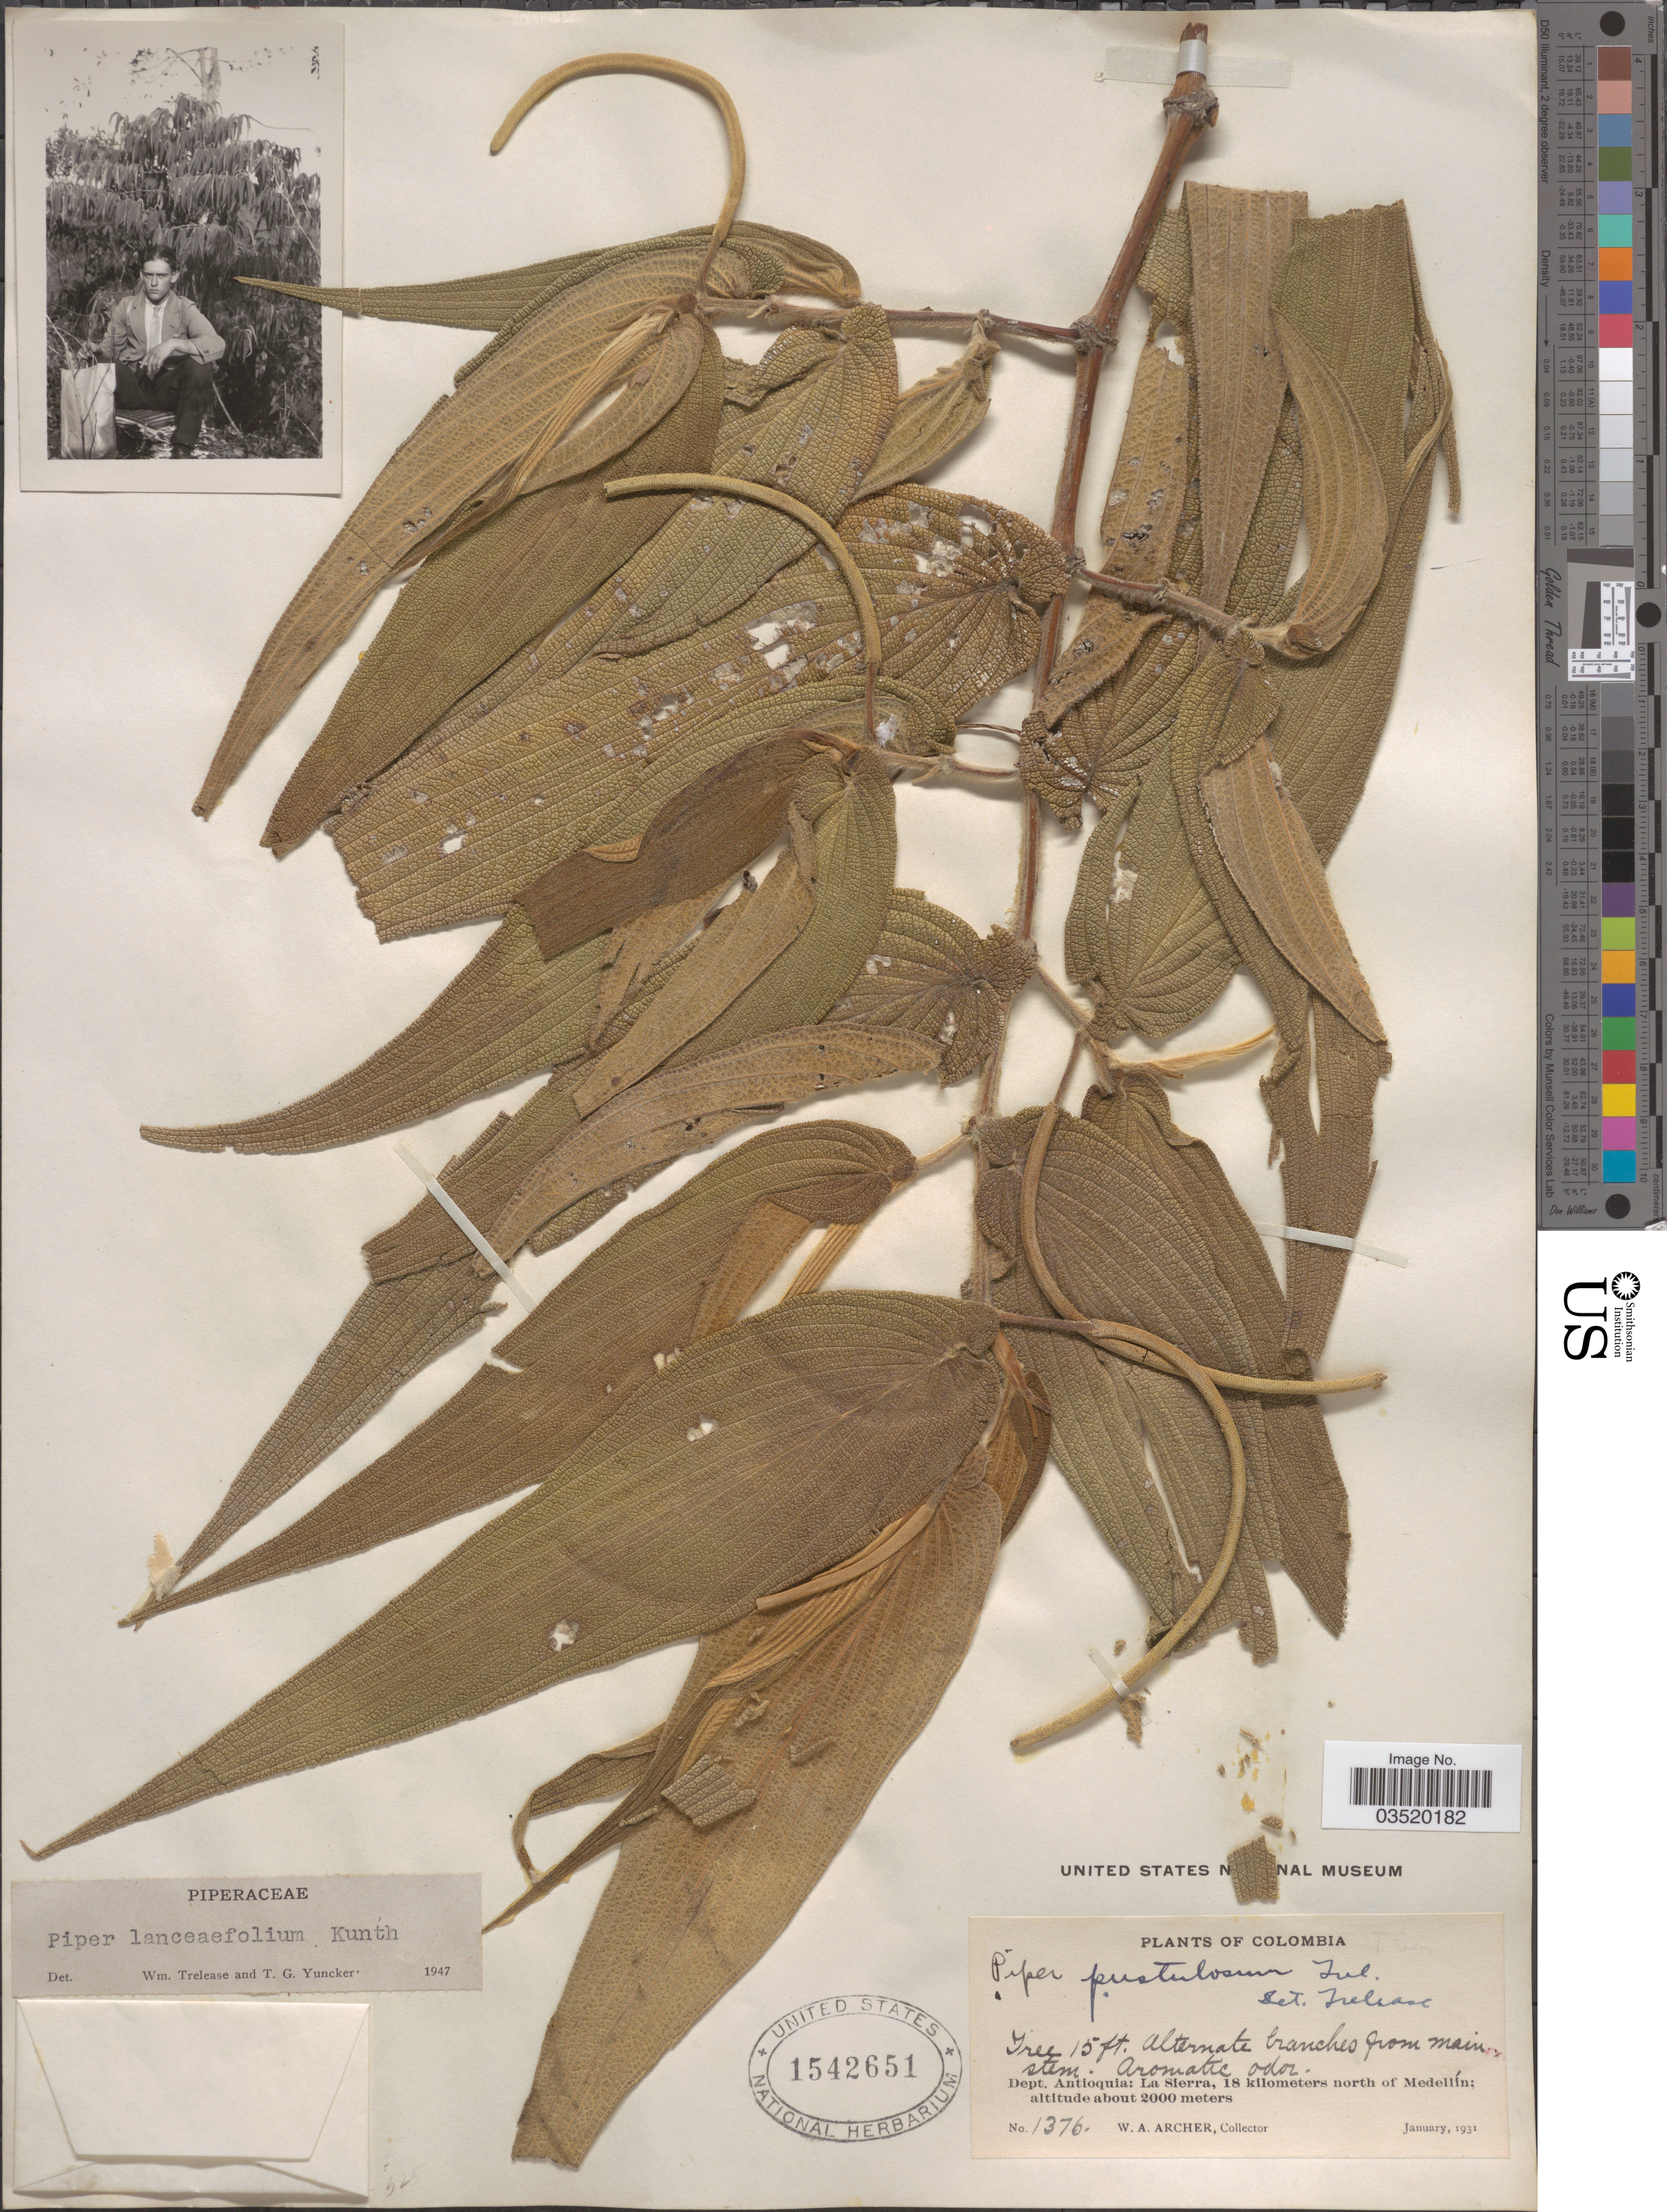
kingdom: Plantae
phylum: Tracheophyta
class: Magnoliopsida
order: Piperales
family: Piperaceae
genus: Piper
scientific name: Piper lanceifolium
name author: Kunth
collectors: W. Archer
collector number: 1376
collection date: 1931-01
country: Colombia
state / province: Antioquia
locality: Dept. Antioquia: La Sierra, 18 kilometers north of Medellín.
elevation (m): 2000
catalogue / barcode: US 1542651